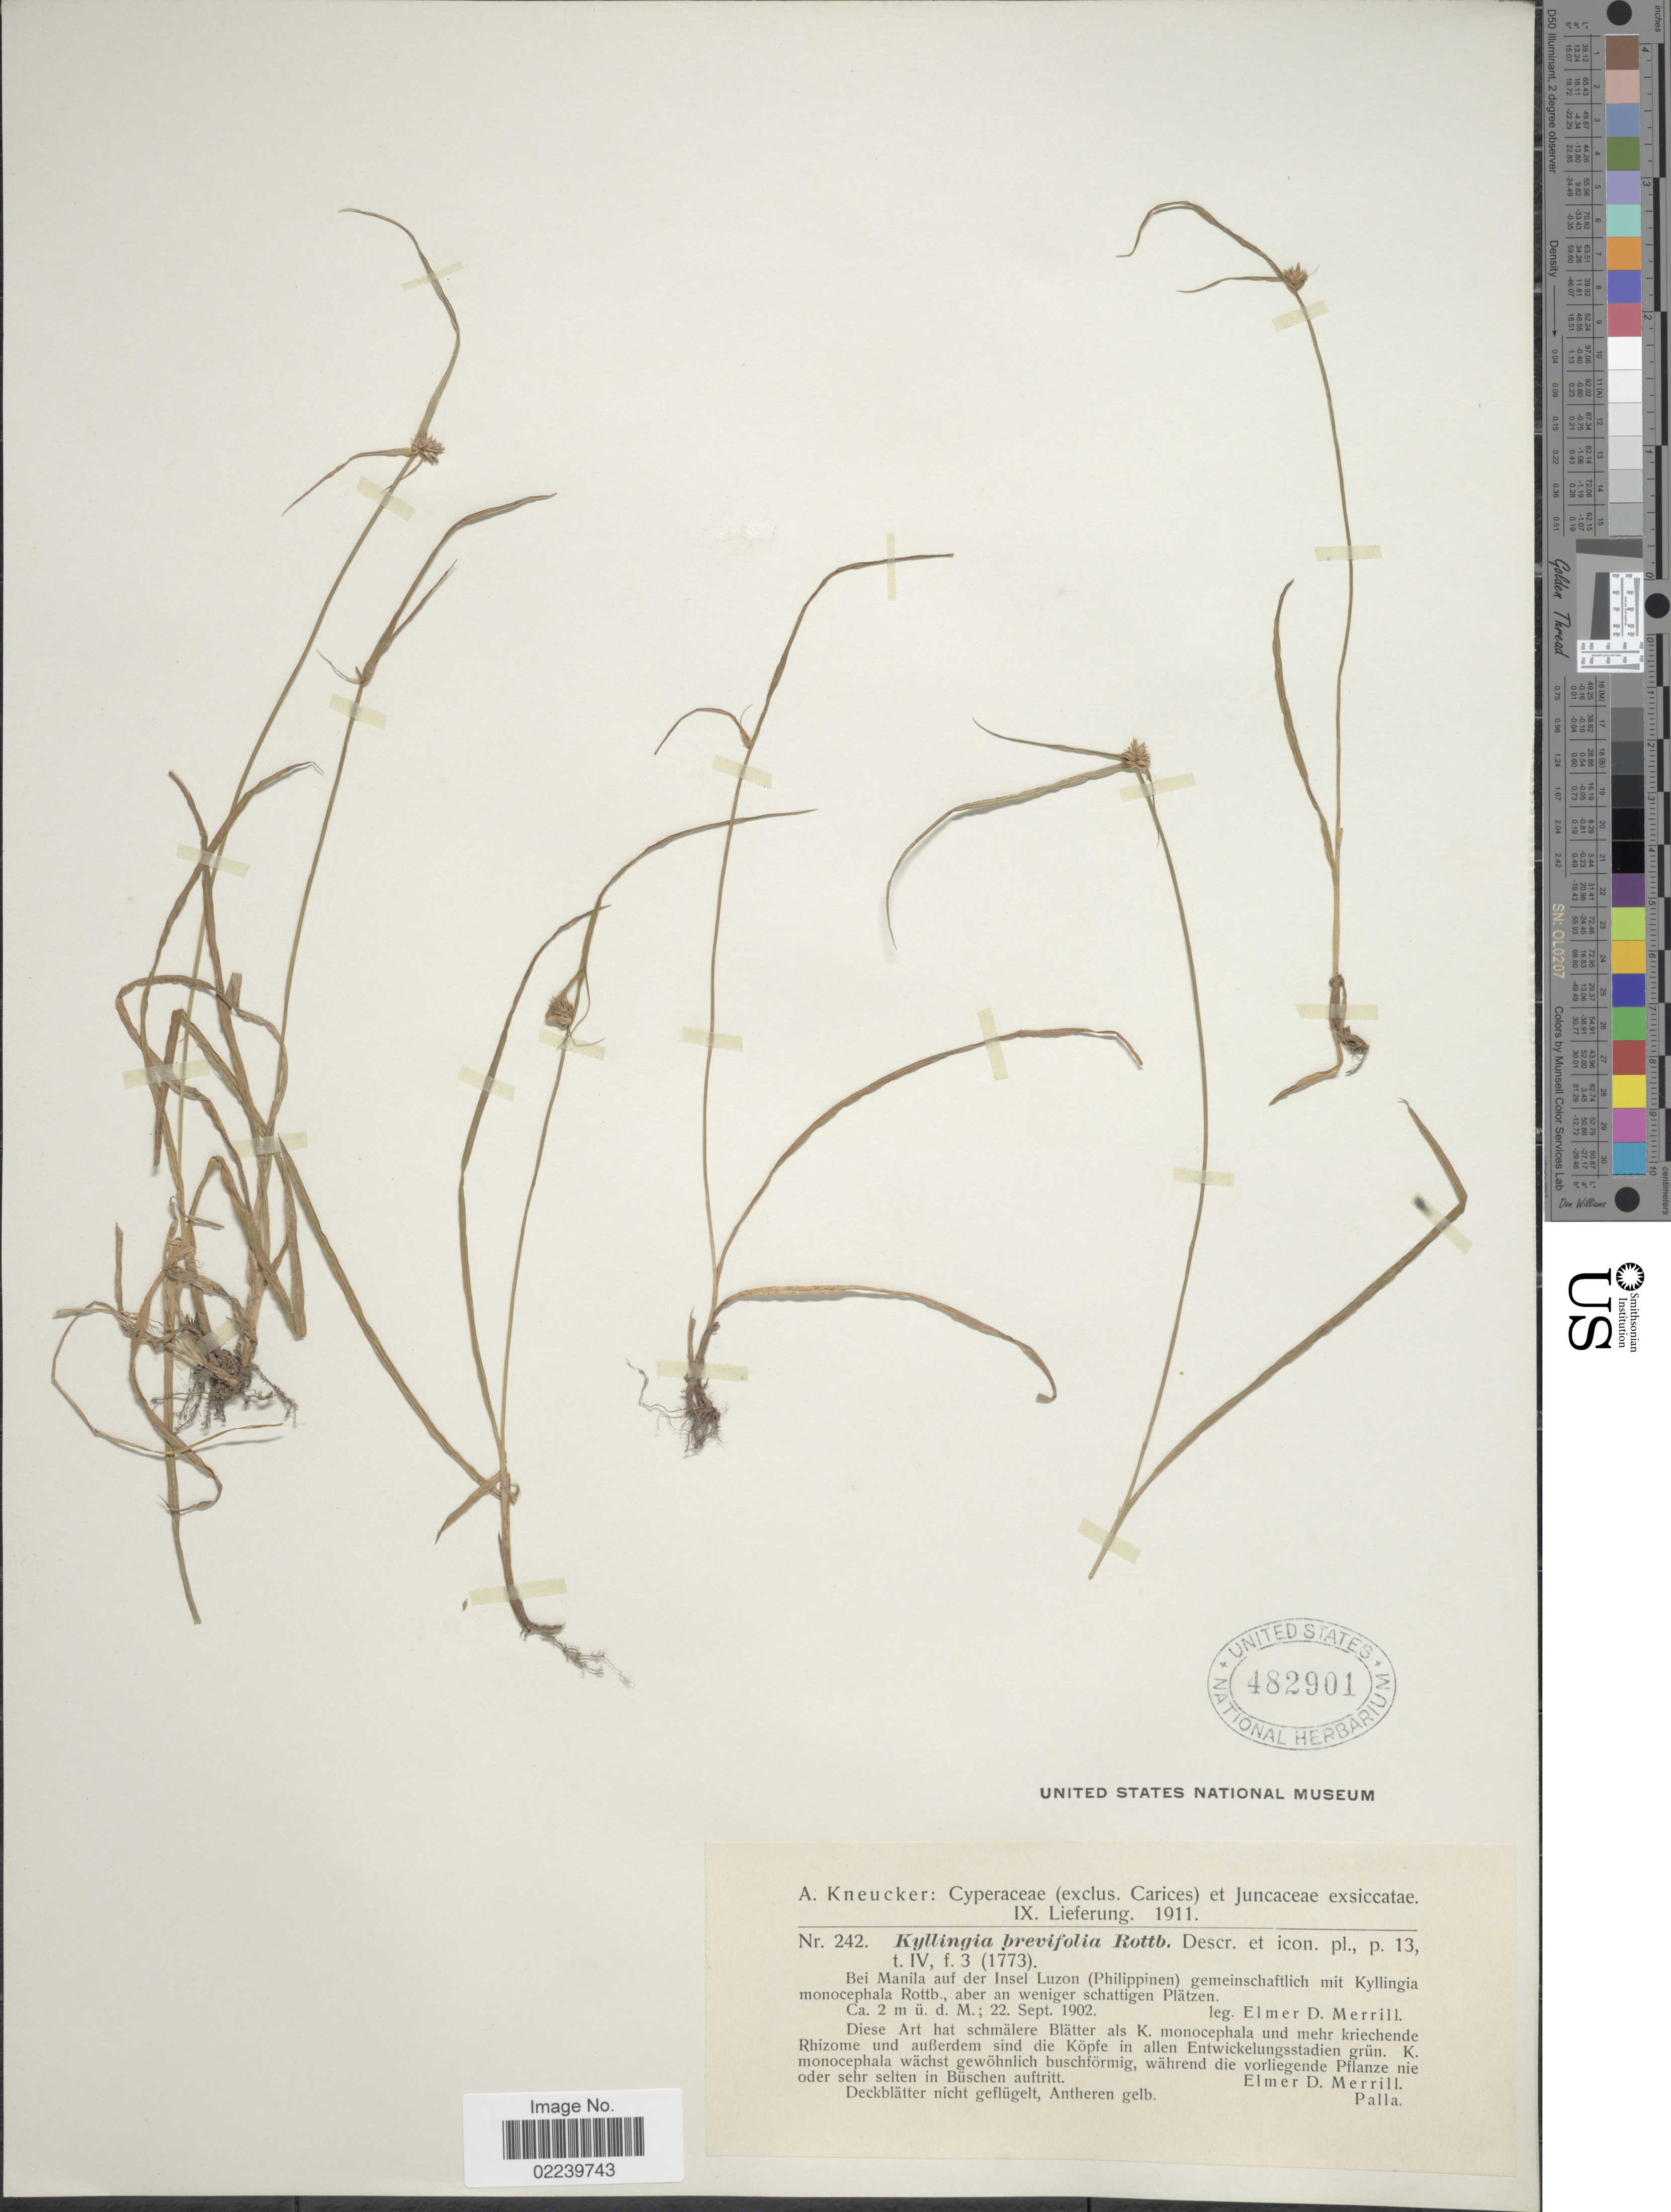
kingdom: Plantae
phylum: Tracheophyta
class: Liliopsida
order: Poales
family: Cyperaceae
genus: Cyperus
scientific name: Cyperus brevifolius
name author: (Rottb.) Hassk.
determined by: Strong, M. T., (US), Smithsonian Institution - National Museum of Natural History (UNITED STATES)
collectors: E. D. Merrill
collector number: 242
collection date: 1902-09-22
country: Philippines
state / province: National Capital Region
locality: Bei Manila auf der Insel Luzon (Philippinen)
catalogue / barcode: US 482901